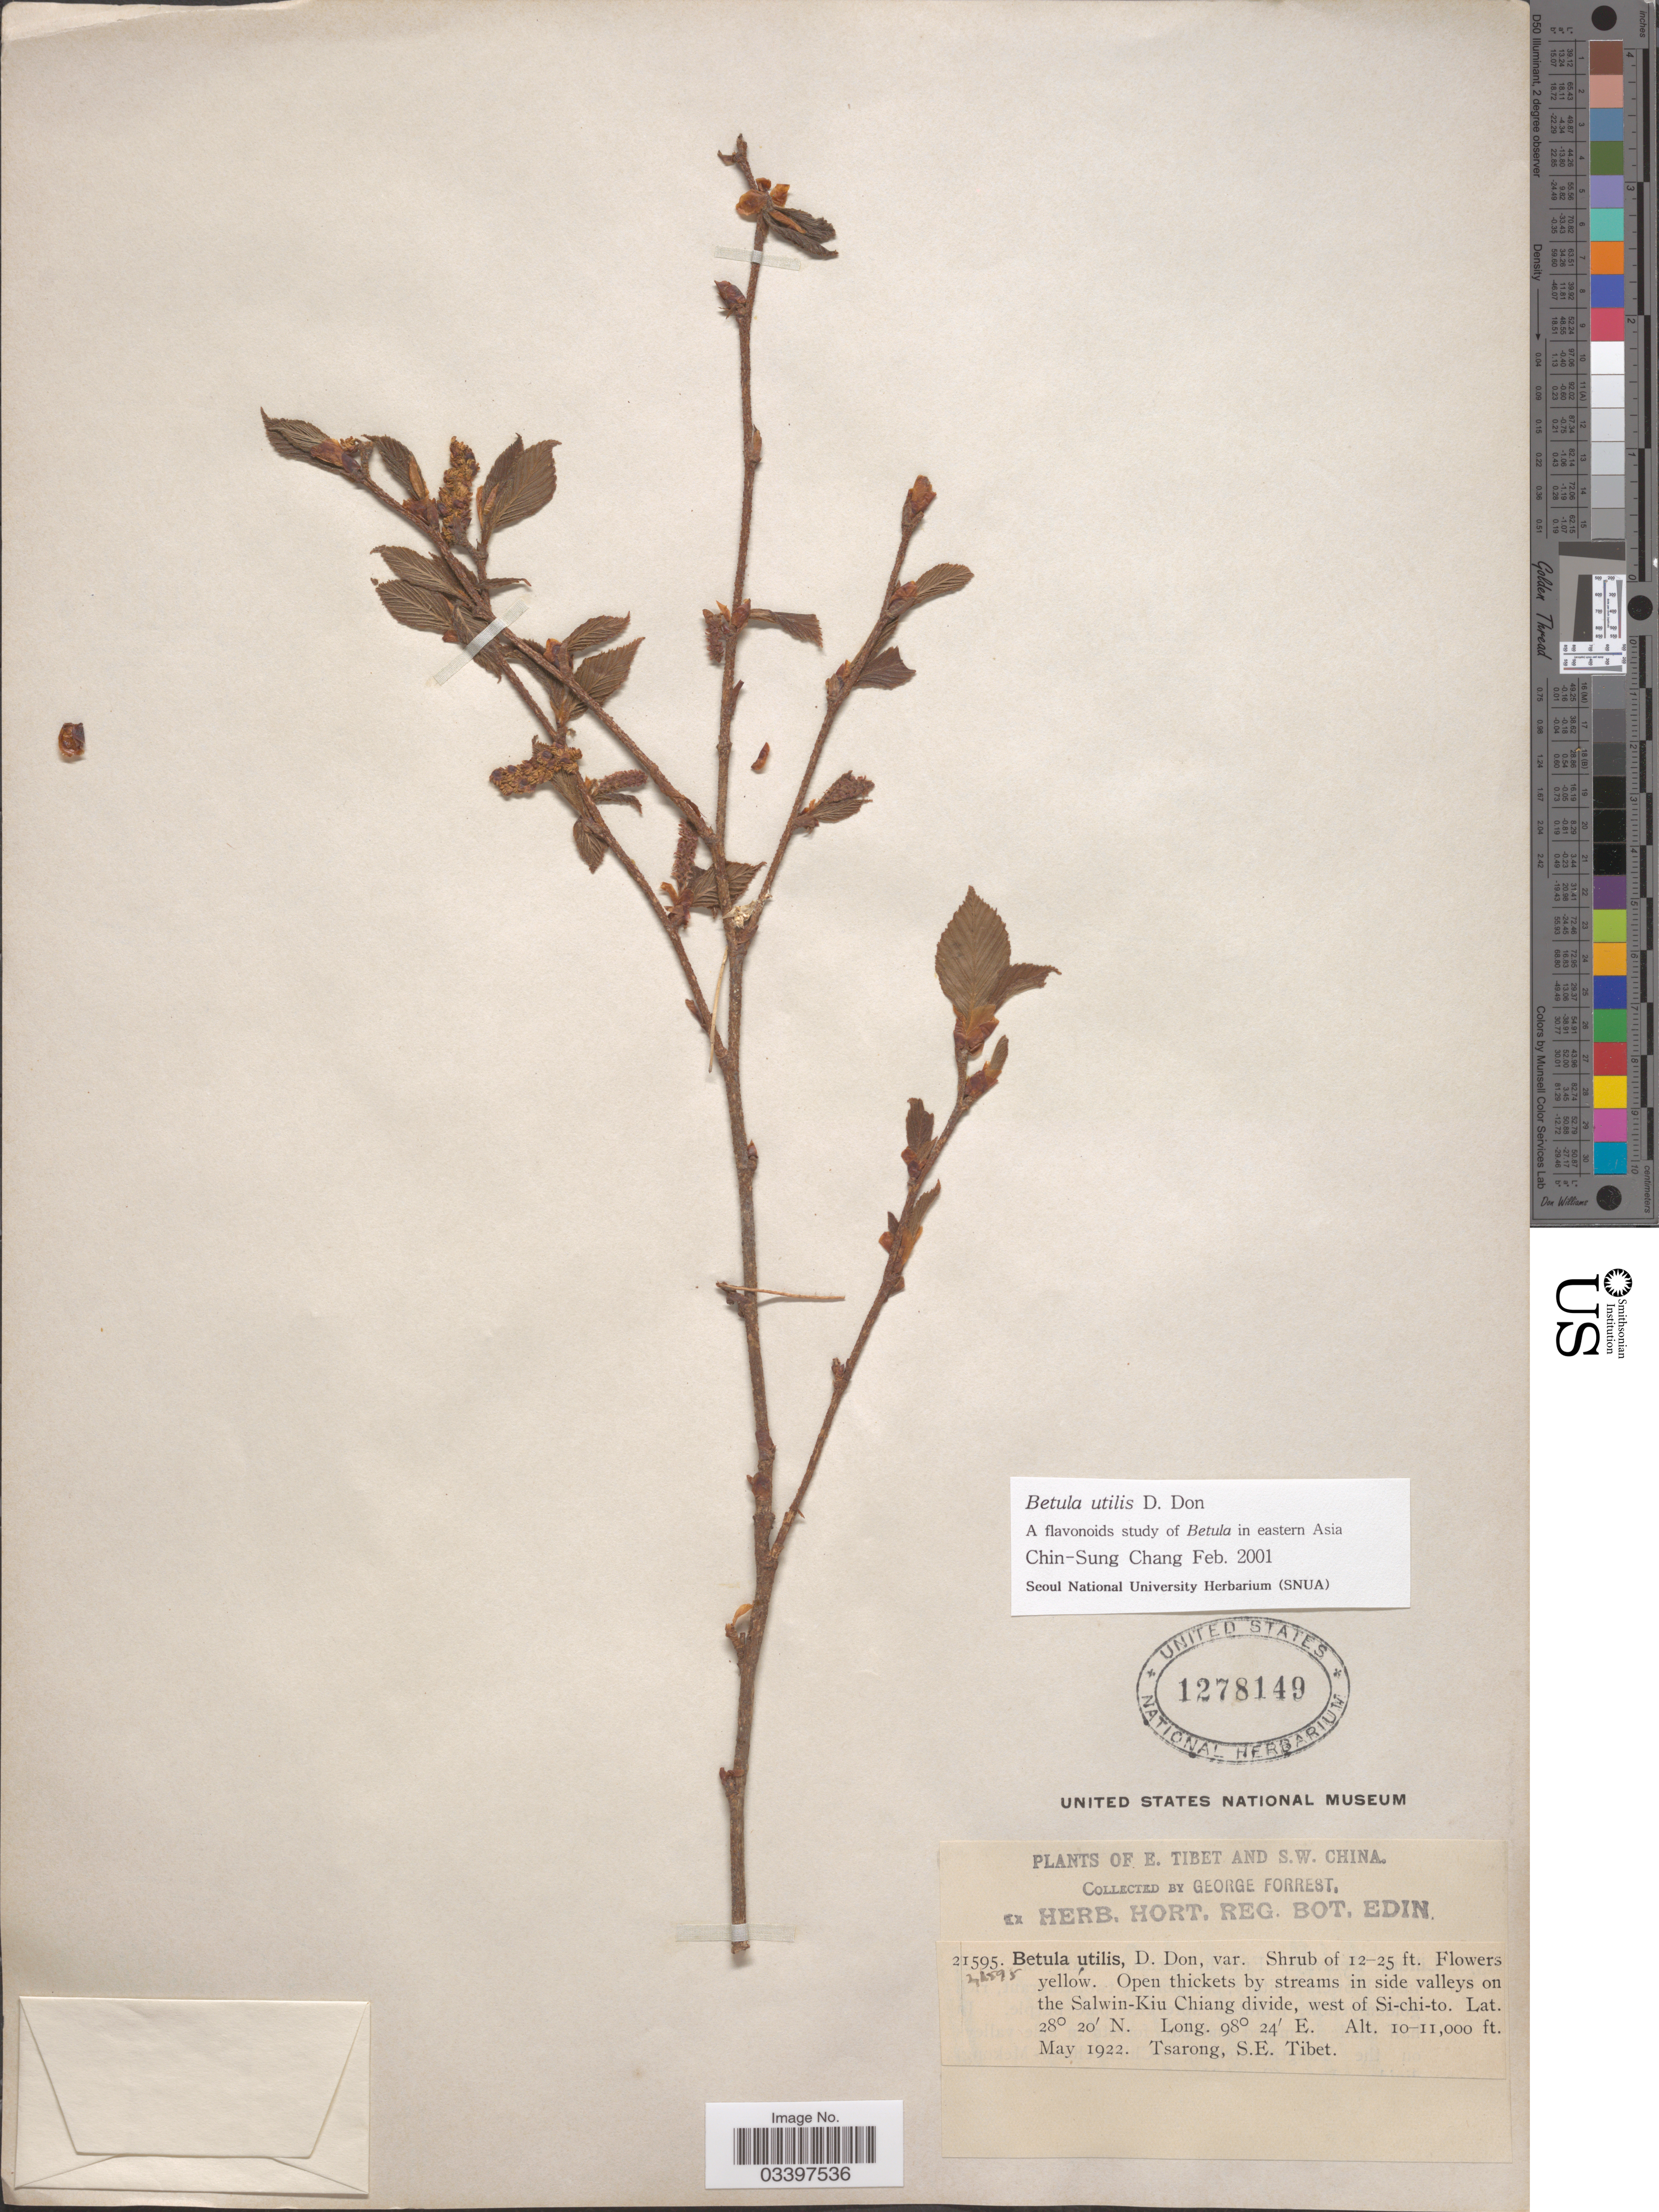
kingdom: Plantae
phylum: Tracheophyta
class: Magnoliopsida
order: Fagales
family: Betulaceae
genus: Betula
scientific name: Betula utilis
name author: D. Don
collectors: G. Forrest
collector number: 21595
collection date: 1922-05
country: China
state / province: Xizang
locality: E. Tibet and S.W. China. Open thickets by streams in side valleys on the Salwin-Kiu Chiang divide, west of Si-chi-to. Tsarong, S.E. Tibet.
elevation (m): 3048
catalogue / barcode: US 1278149